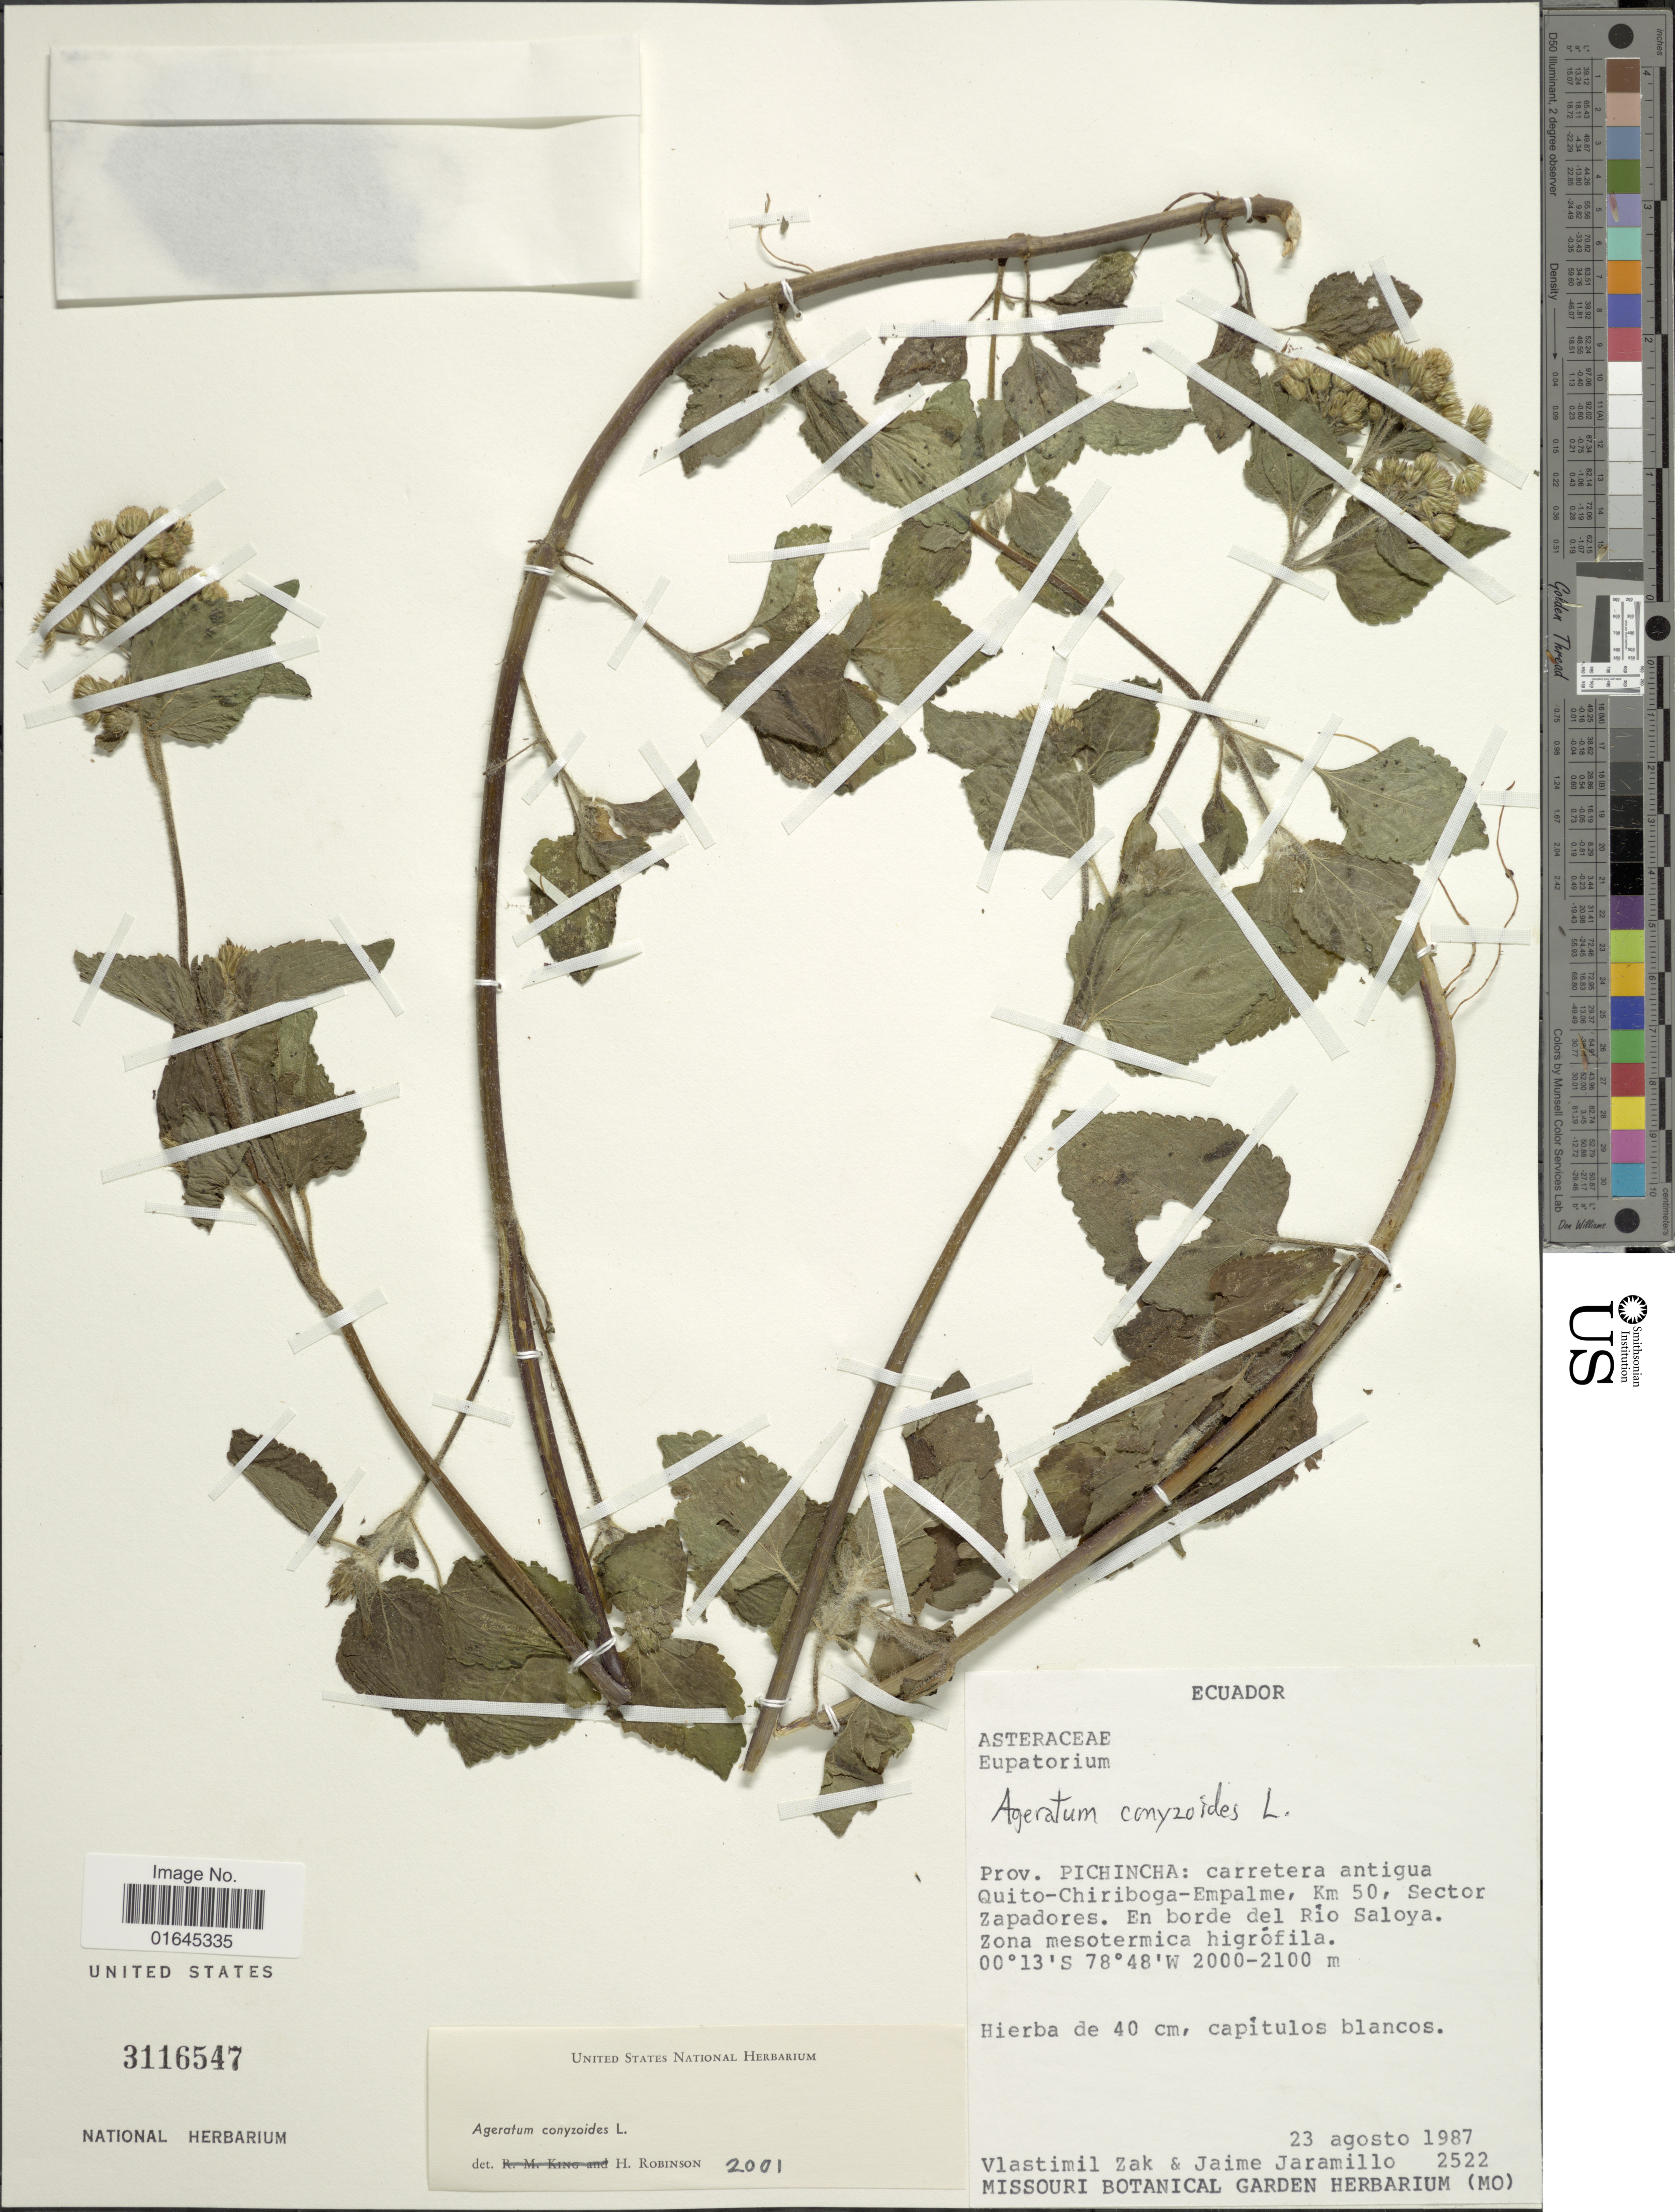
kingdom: Plantae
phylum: Tracheophyta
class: Magnoliopsida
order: Asterales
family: Asteraceae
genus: Ageratum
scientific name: Ageratum conyzoides subsp. conyzoides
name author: L.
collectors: V. Zak & J. Jaramillo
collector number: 2522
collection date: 1987-08-23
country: Ecuador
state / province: Pichincha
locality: Carretera antigua Quito-Chiriboga-Empalme, Km 50, Sector Zapadores. En borde del Río Saloya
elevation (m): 2000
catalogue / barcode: US 3116547